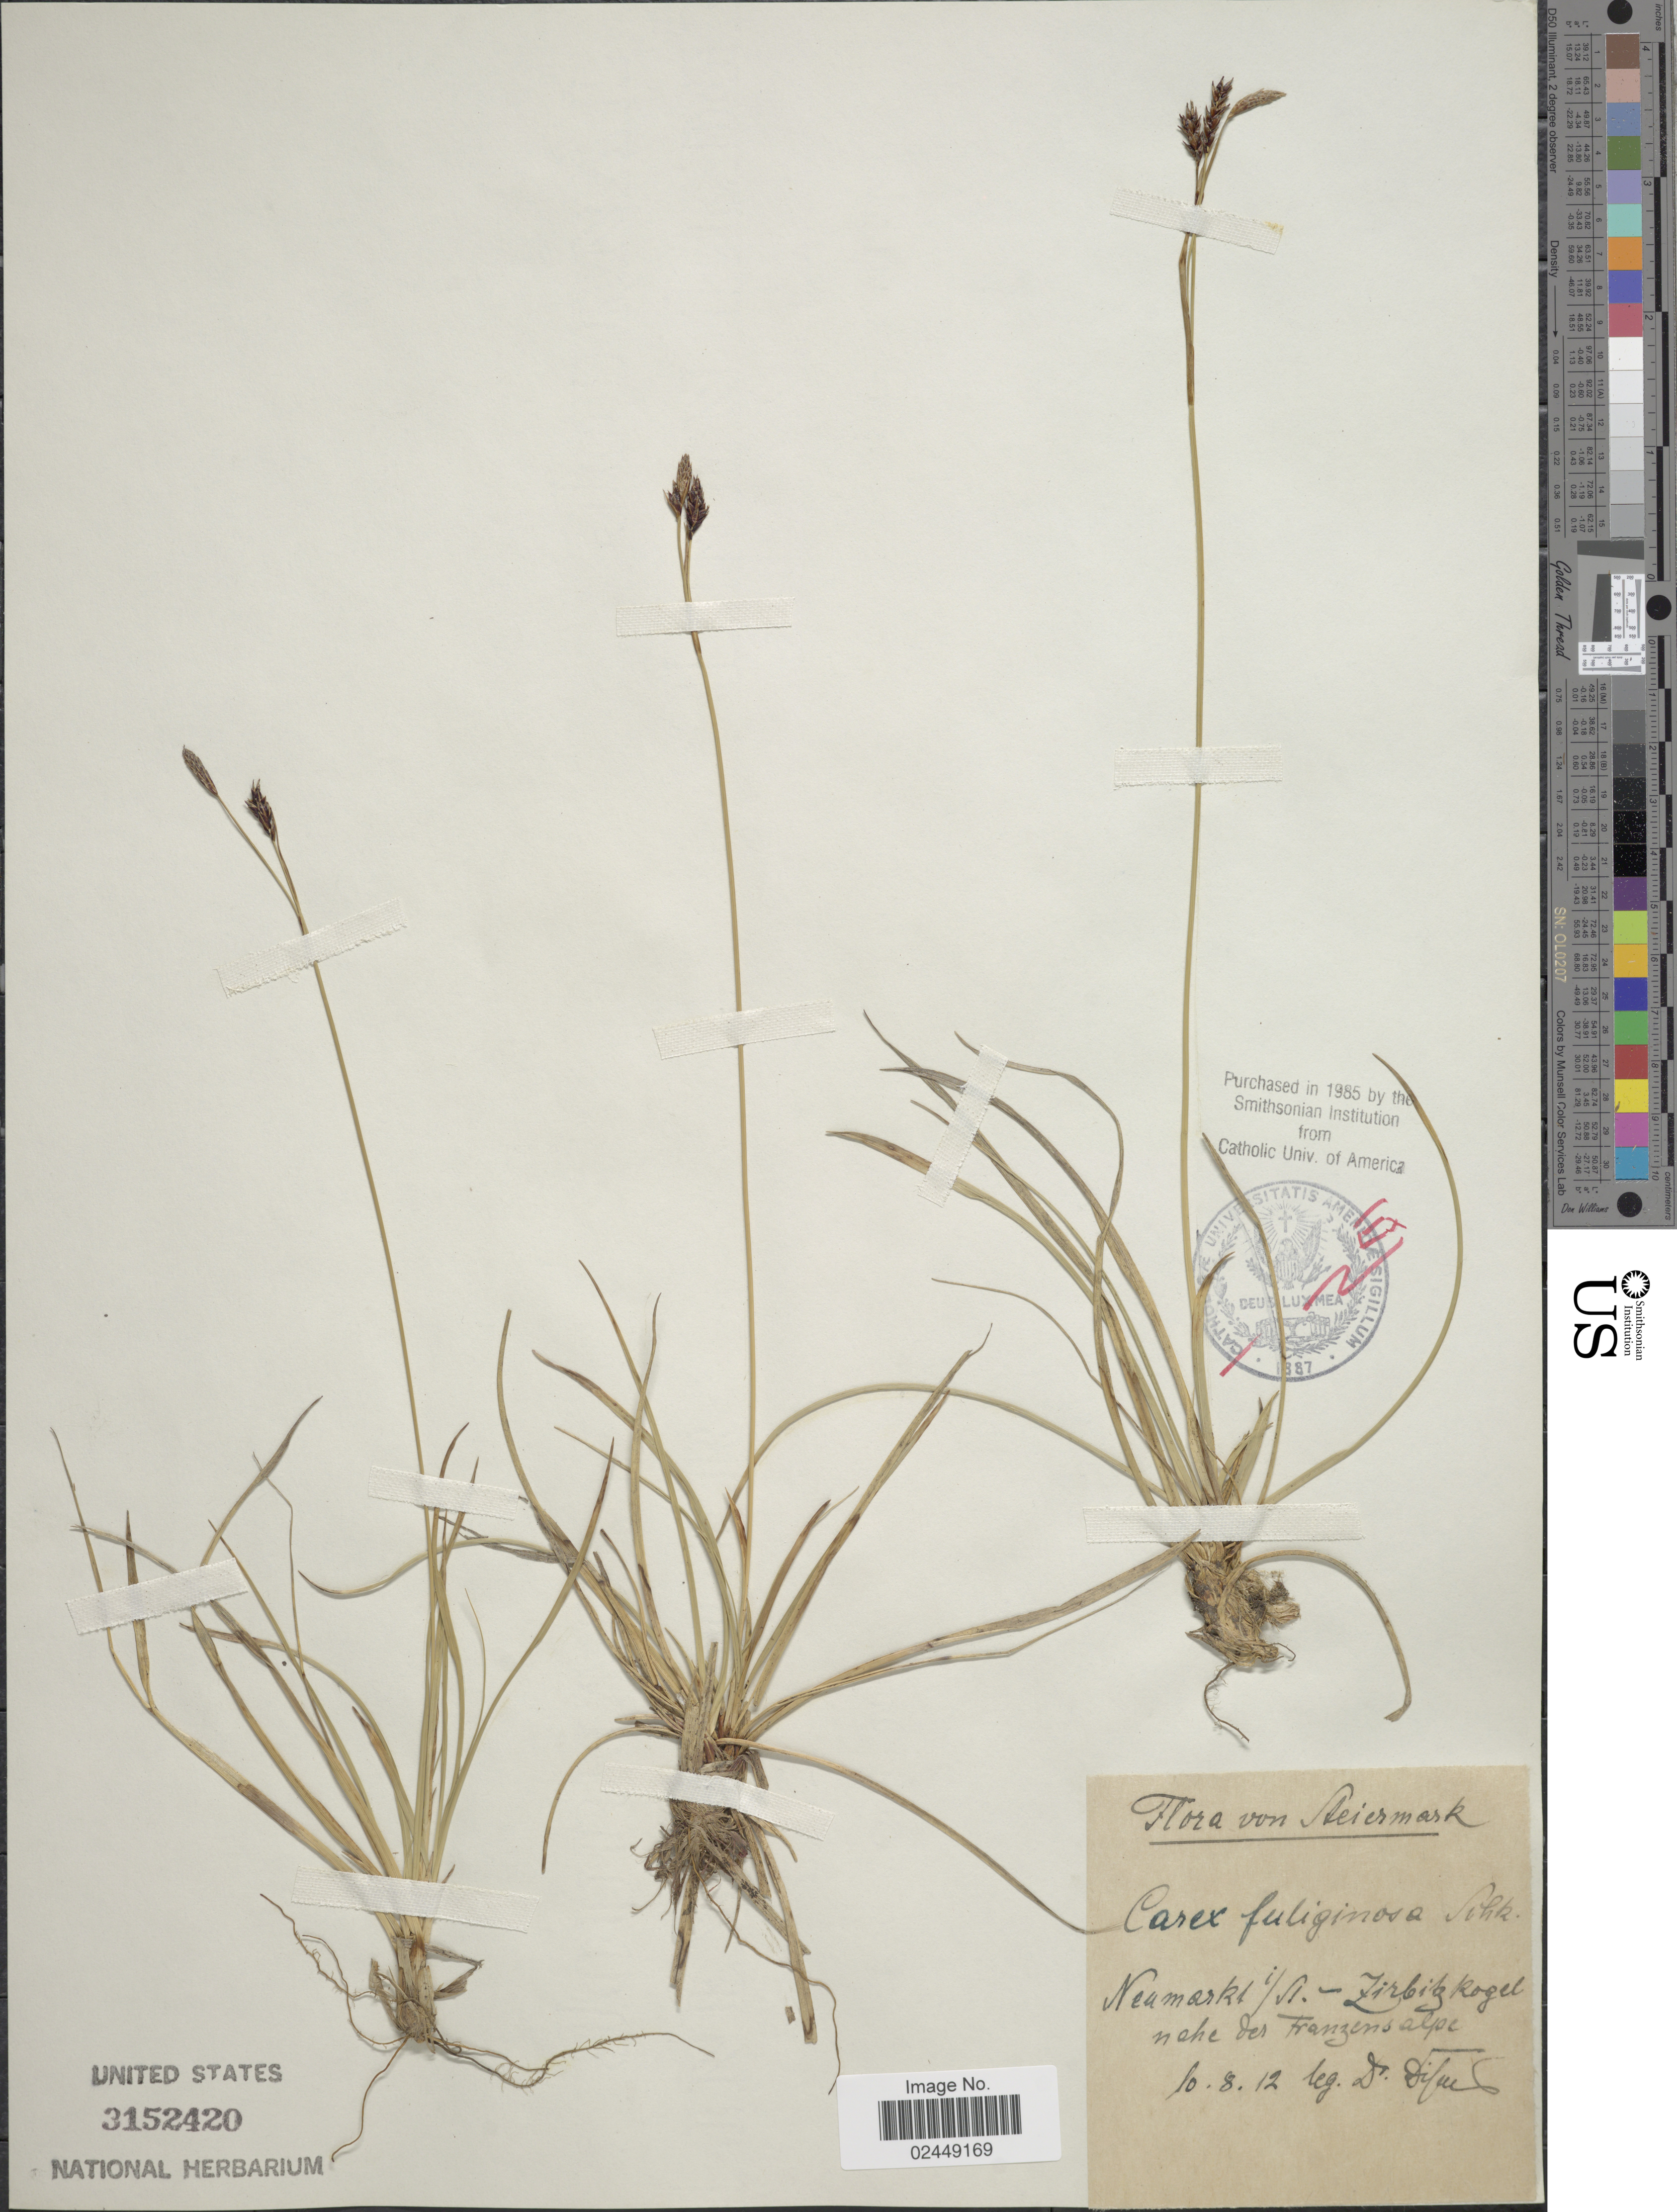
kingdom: Plantae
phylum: Tracheophyta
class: Liliopsida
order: Poales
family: Cyperaceae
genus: Carex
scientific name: Carex fuliginosa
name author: Schkuhr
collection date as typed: Transcribed d/m/y: 10/8/12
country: Austria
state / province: Steiermark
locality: Neumark i/S - Zirbig kogel nehe der Franzensalpe [interpreted]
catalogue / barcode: US 3152420